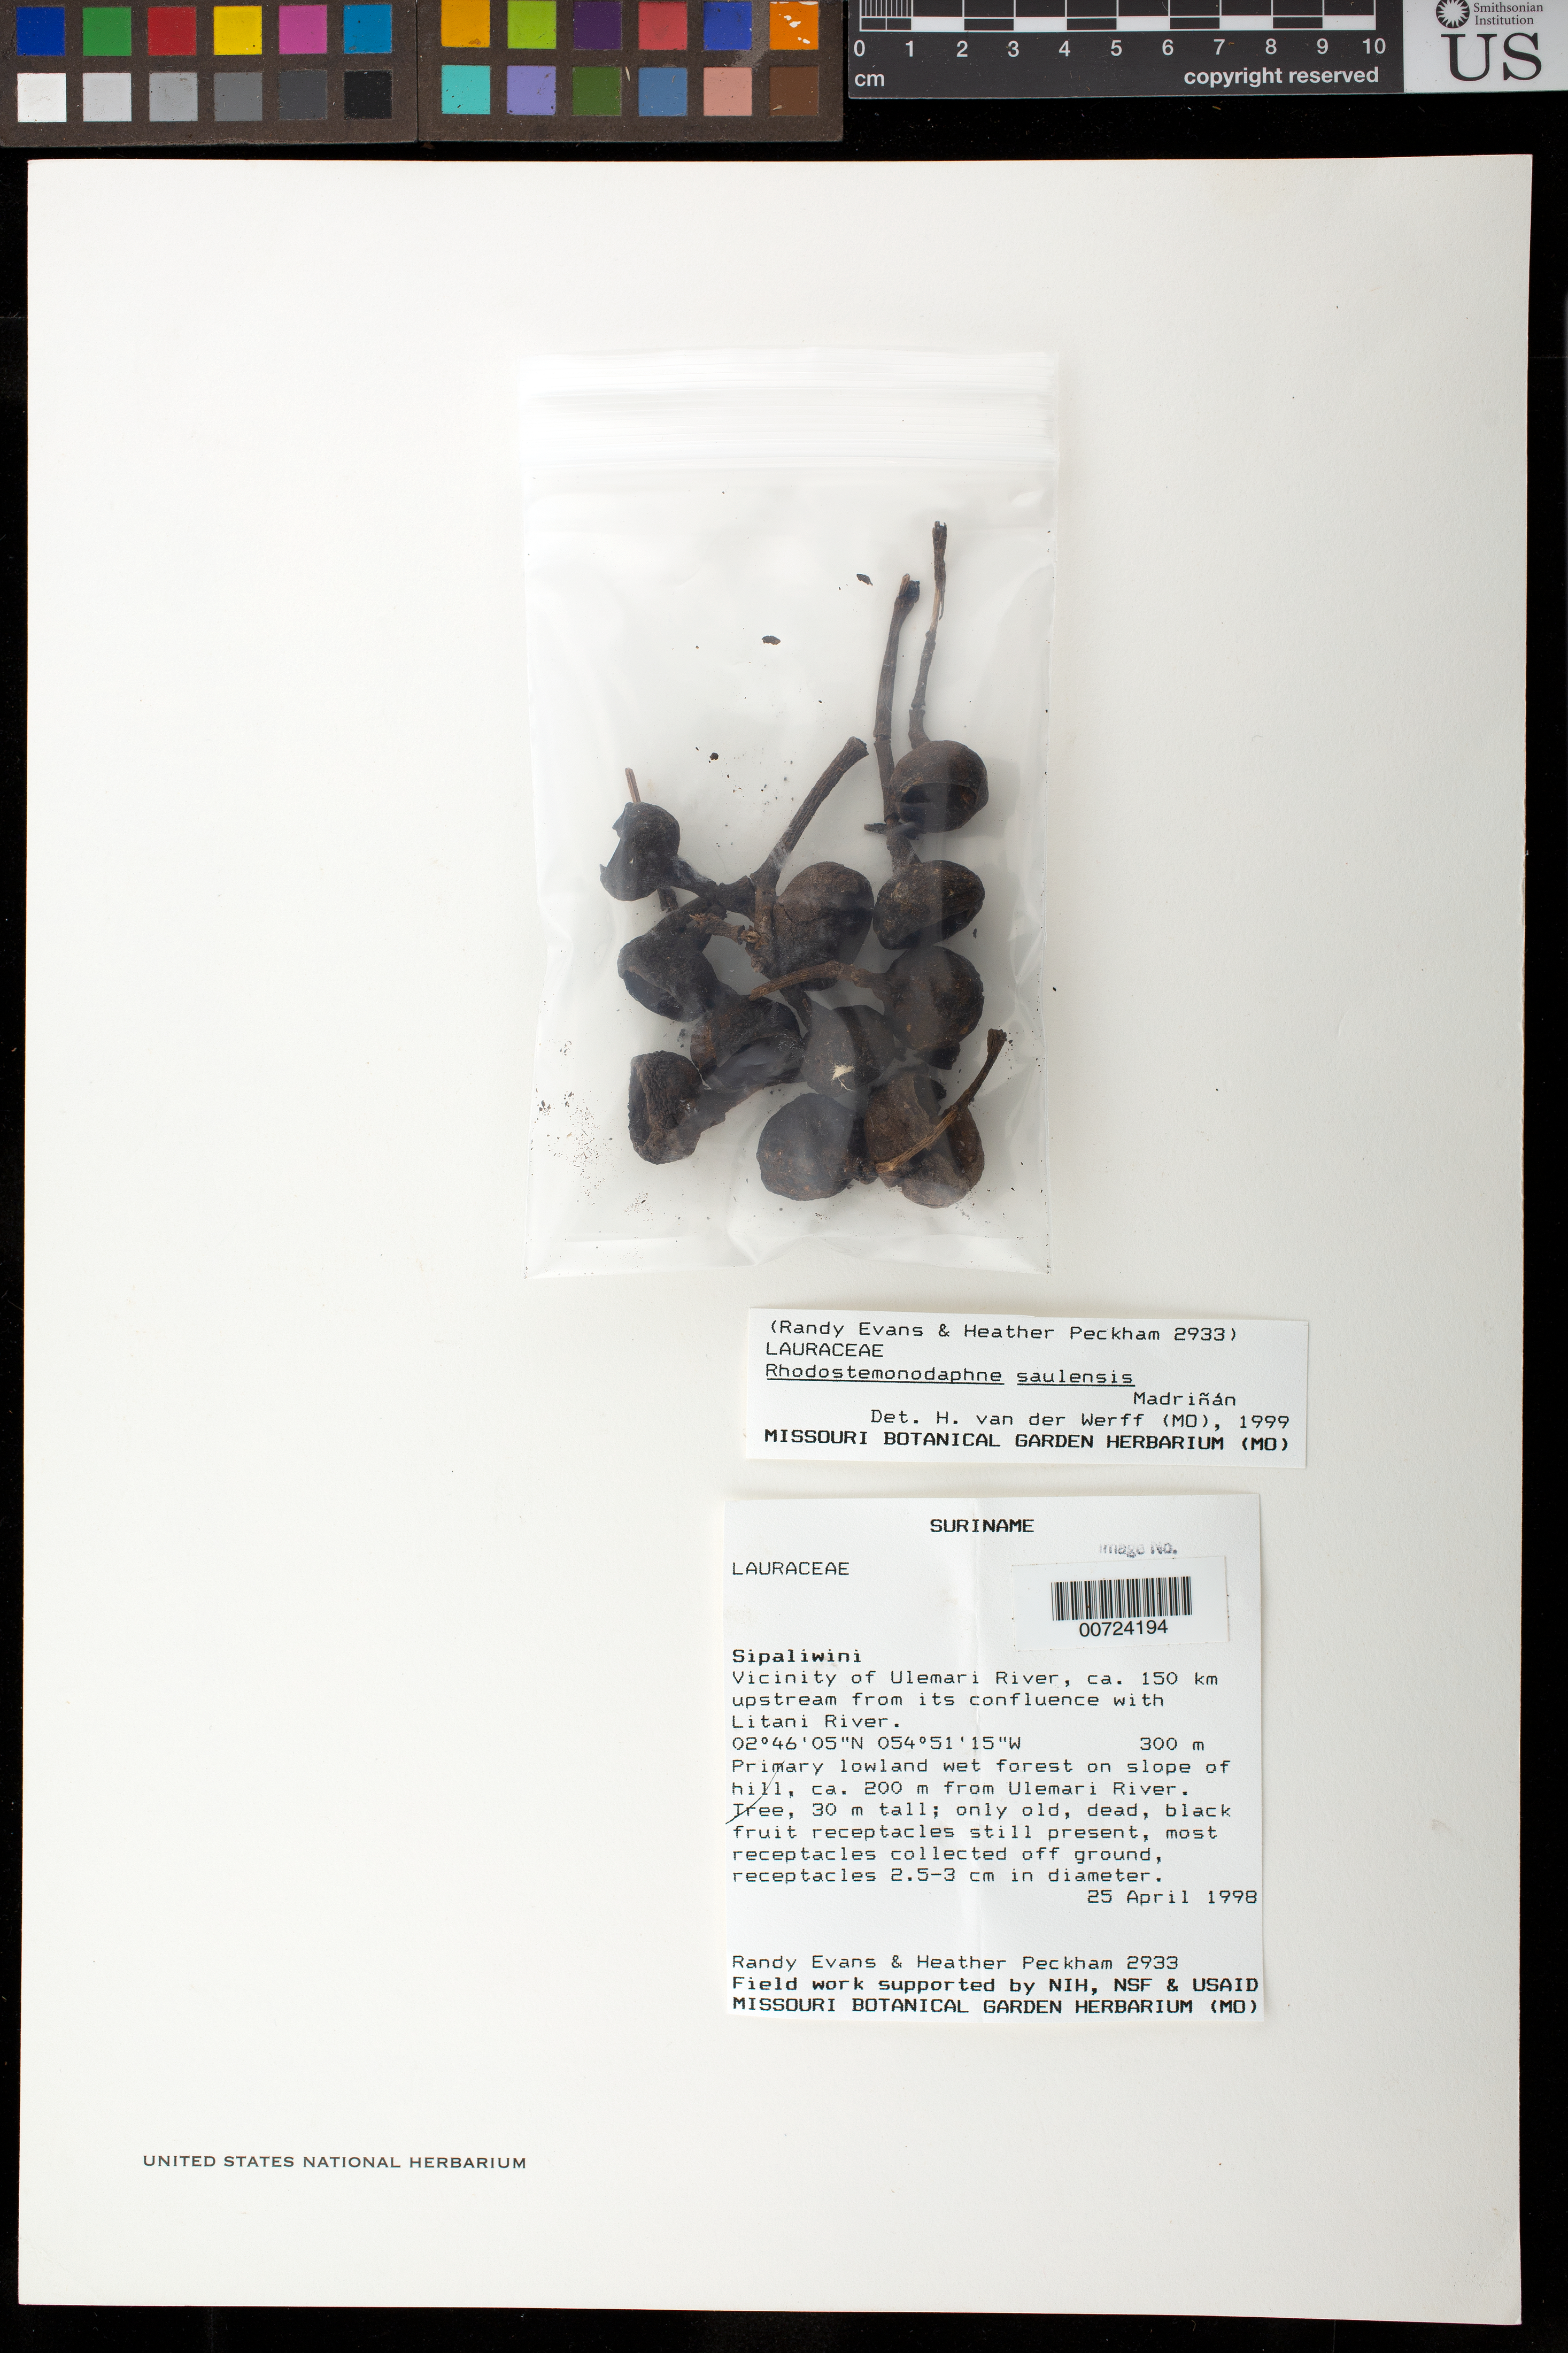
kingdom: Plantae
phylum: Tracheophyta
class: Magnoliopsida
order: Laurales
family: Lauraceae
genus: Rhodostemonodaphne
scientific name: Rhodostemonodaphne saulensis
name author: Madriñán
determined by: van der Werff, H., (MO), Missouri Botanical Garden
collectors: R. Evans & H. Peckham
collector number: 2933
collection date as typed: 25-Apr-98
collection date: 1998-04-25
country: Suriname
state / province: Sipaliwini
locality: Ulemari R., ca. 150 km upstream from confl. with Litani R.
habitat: Primary lowland wet forest on crest of small hill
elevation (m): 300